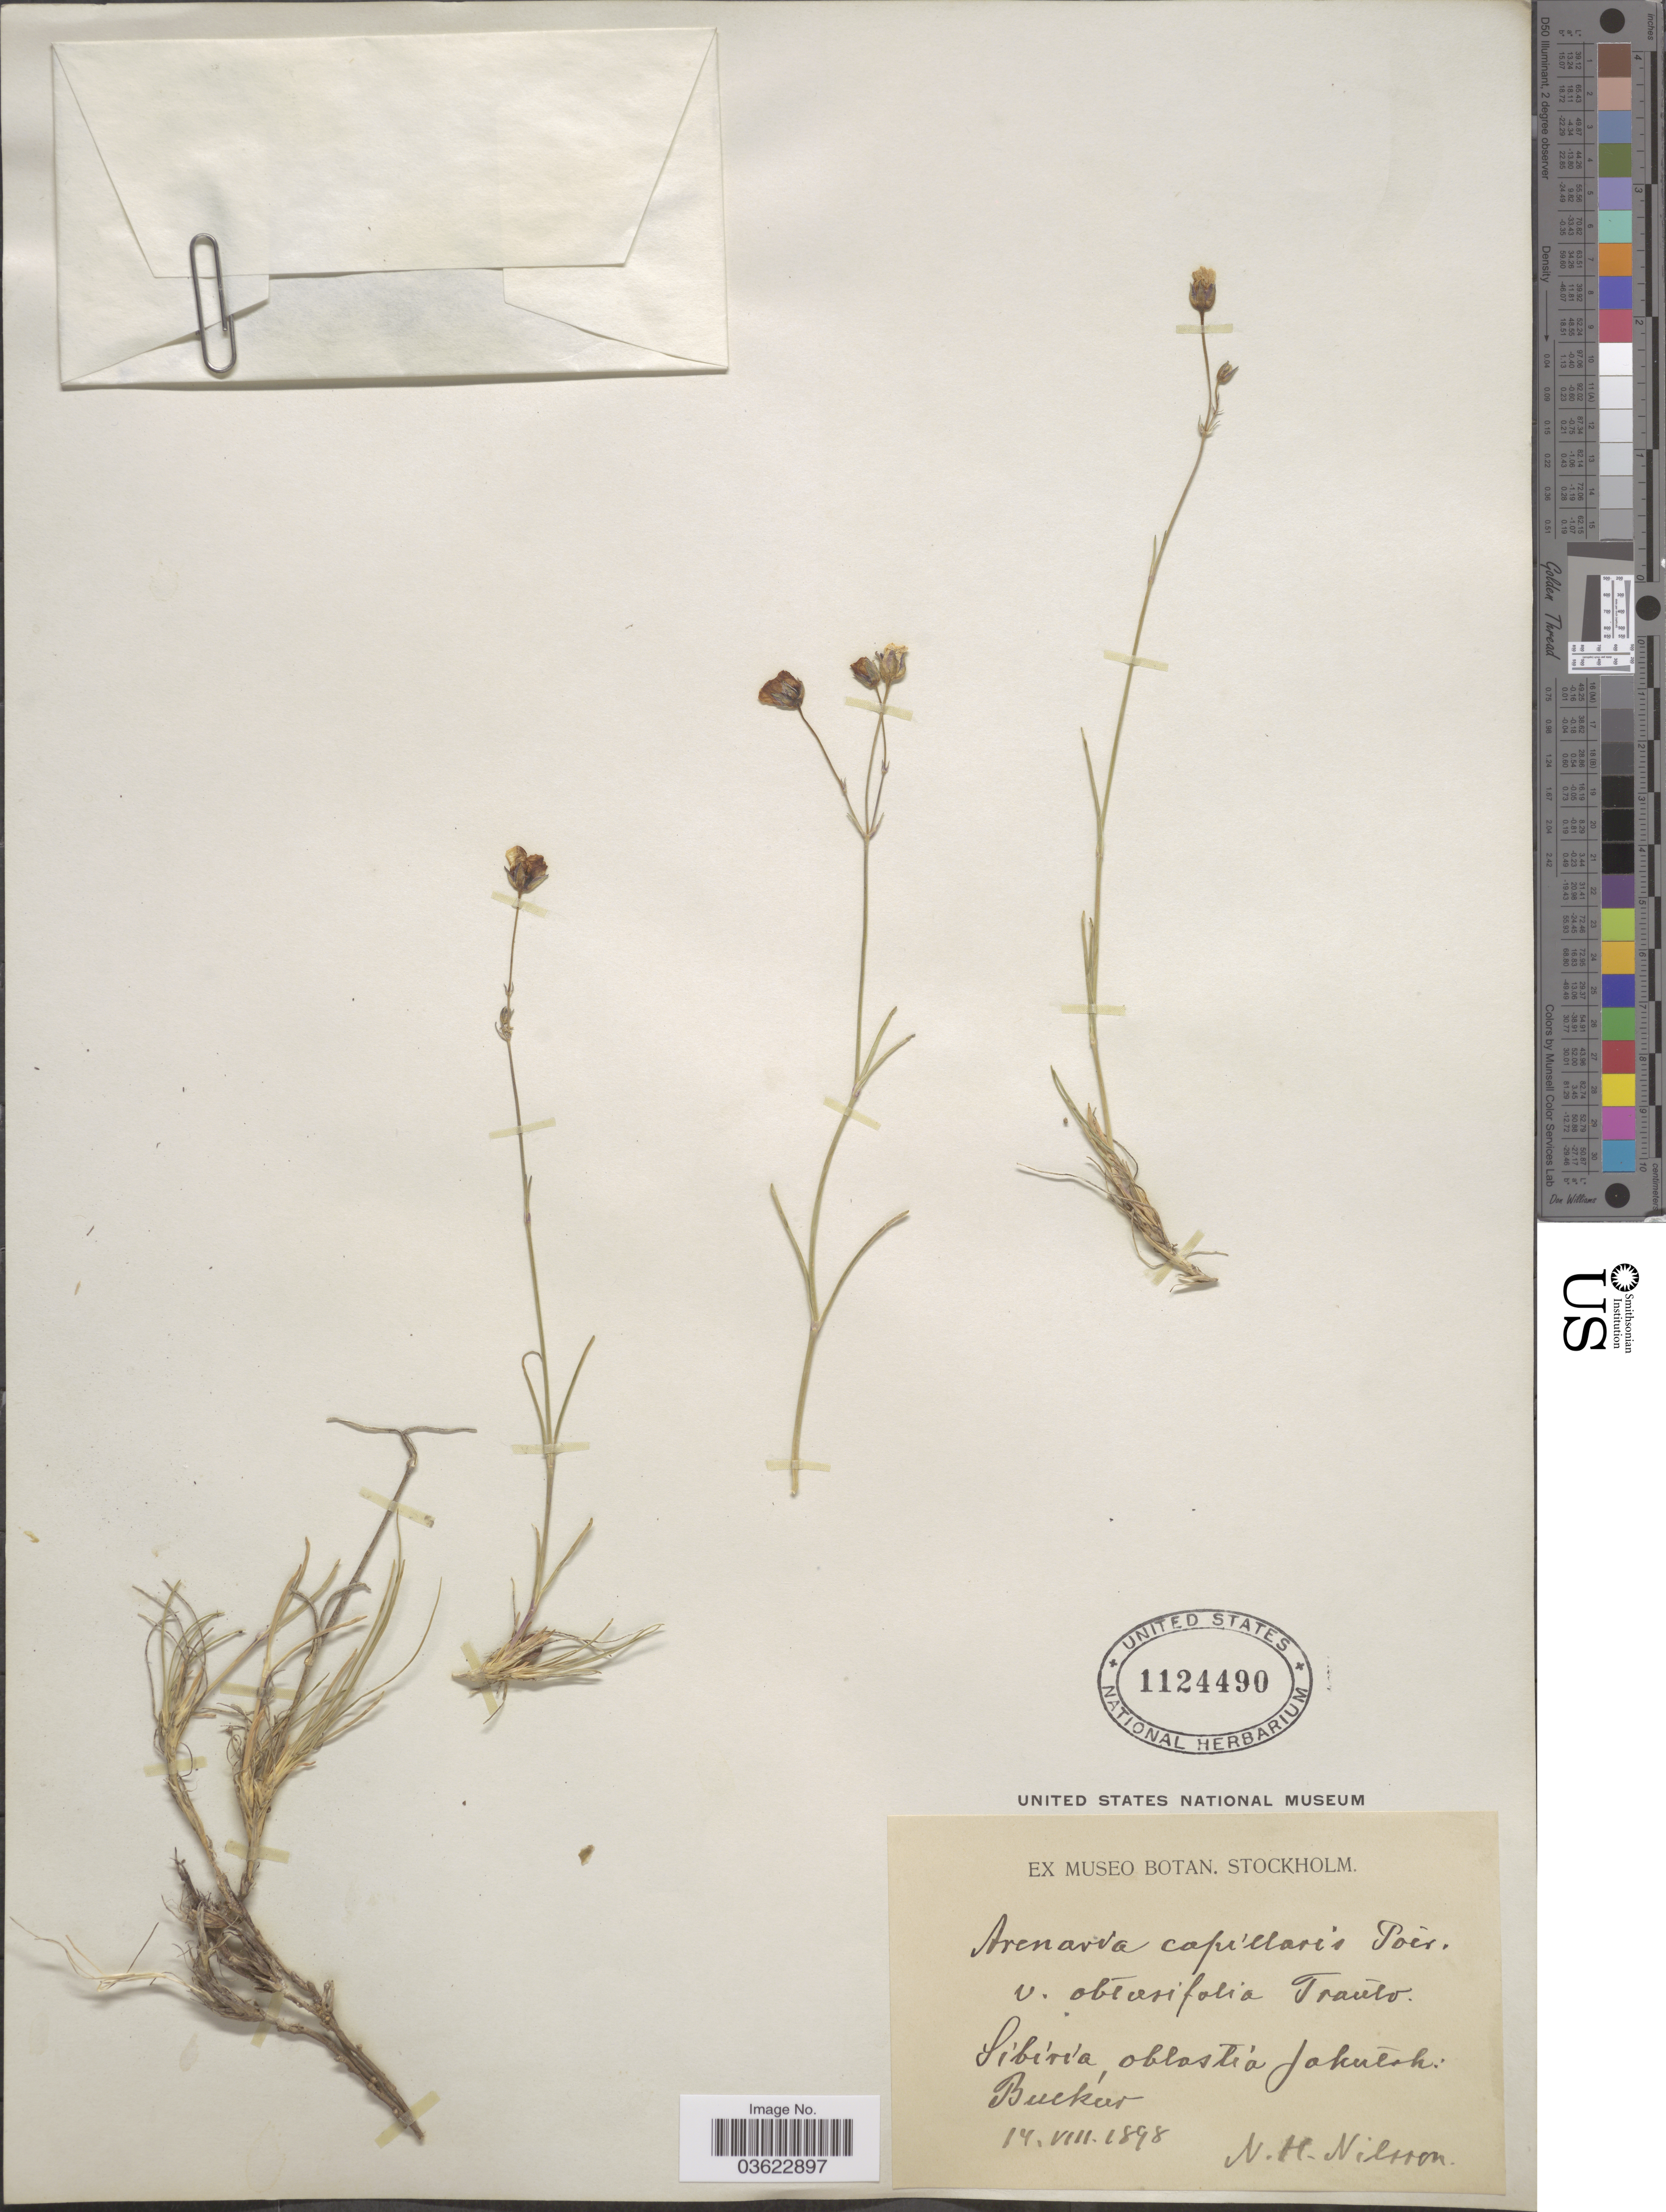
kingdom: Plantae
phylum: Tracheophyta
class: Magnoliopsida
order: Caryophyllales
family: Caryophyllaceae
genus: Eremogone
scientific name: Eremogone formosa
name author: (Fisch. ex Ser.) Fenzl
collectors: N. H. Nilsson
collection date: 1898-08-14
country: Russian Federation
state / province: Sakha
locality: Sibiria, oblastia Jakutsk. Buckur.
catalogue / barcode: US 1124490